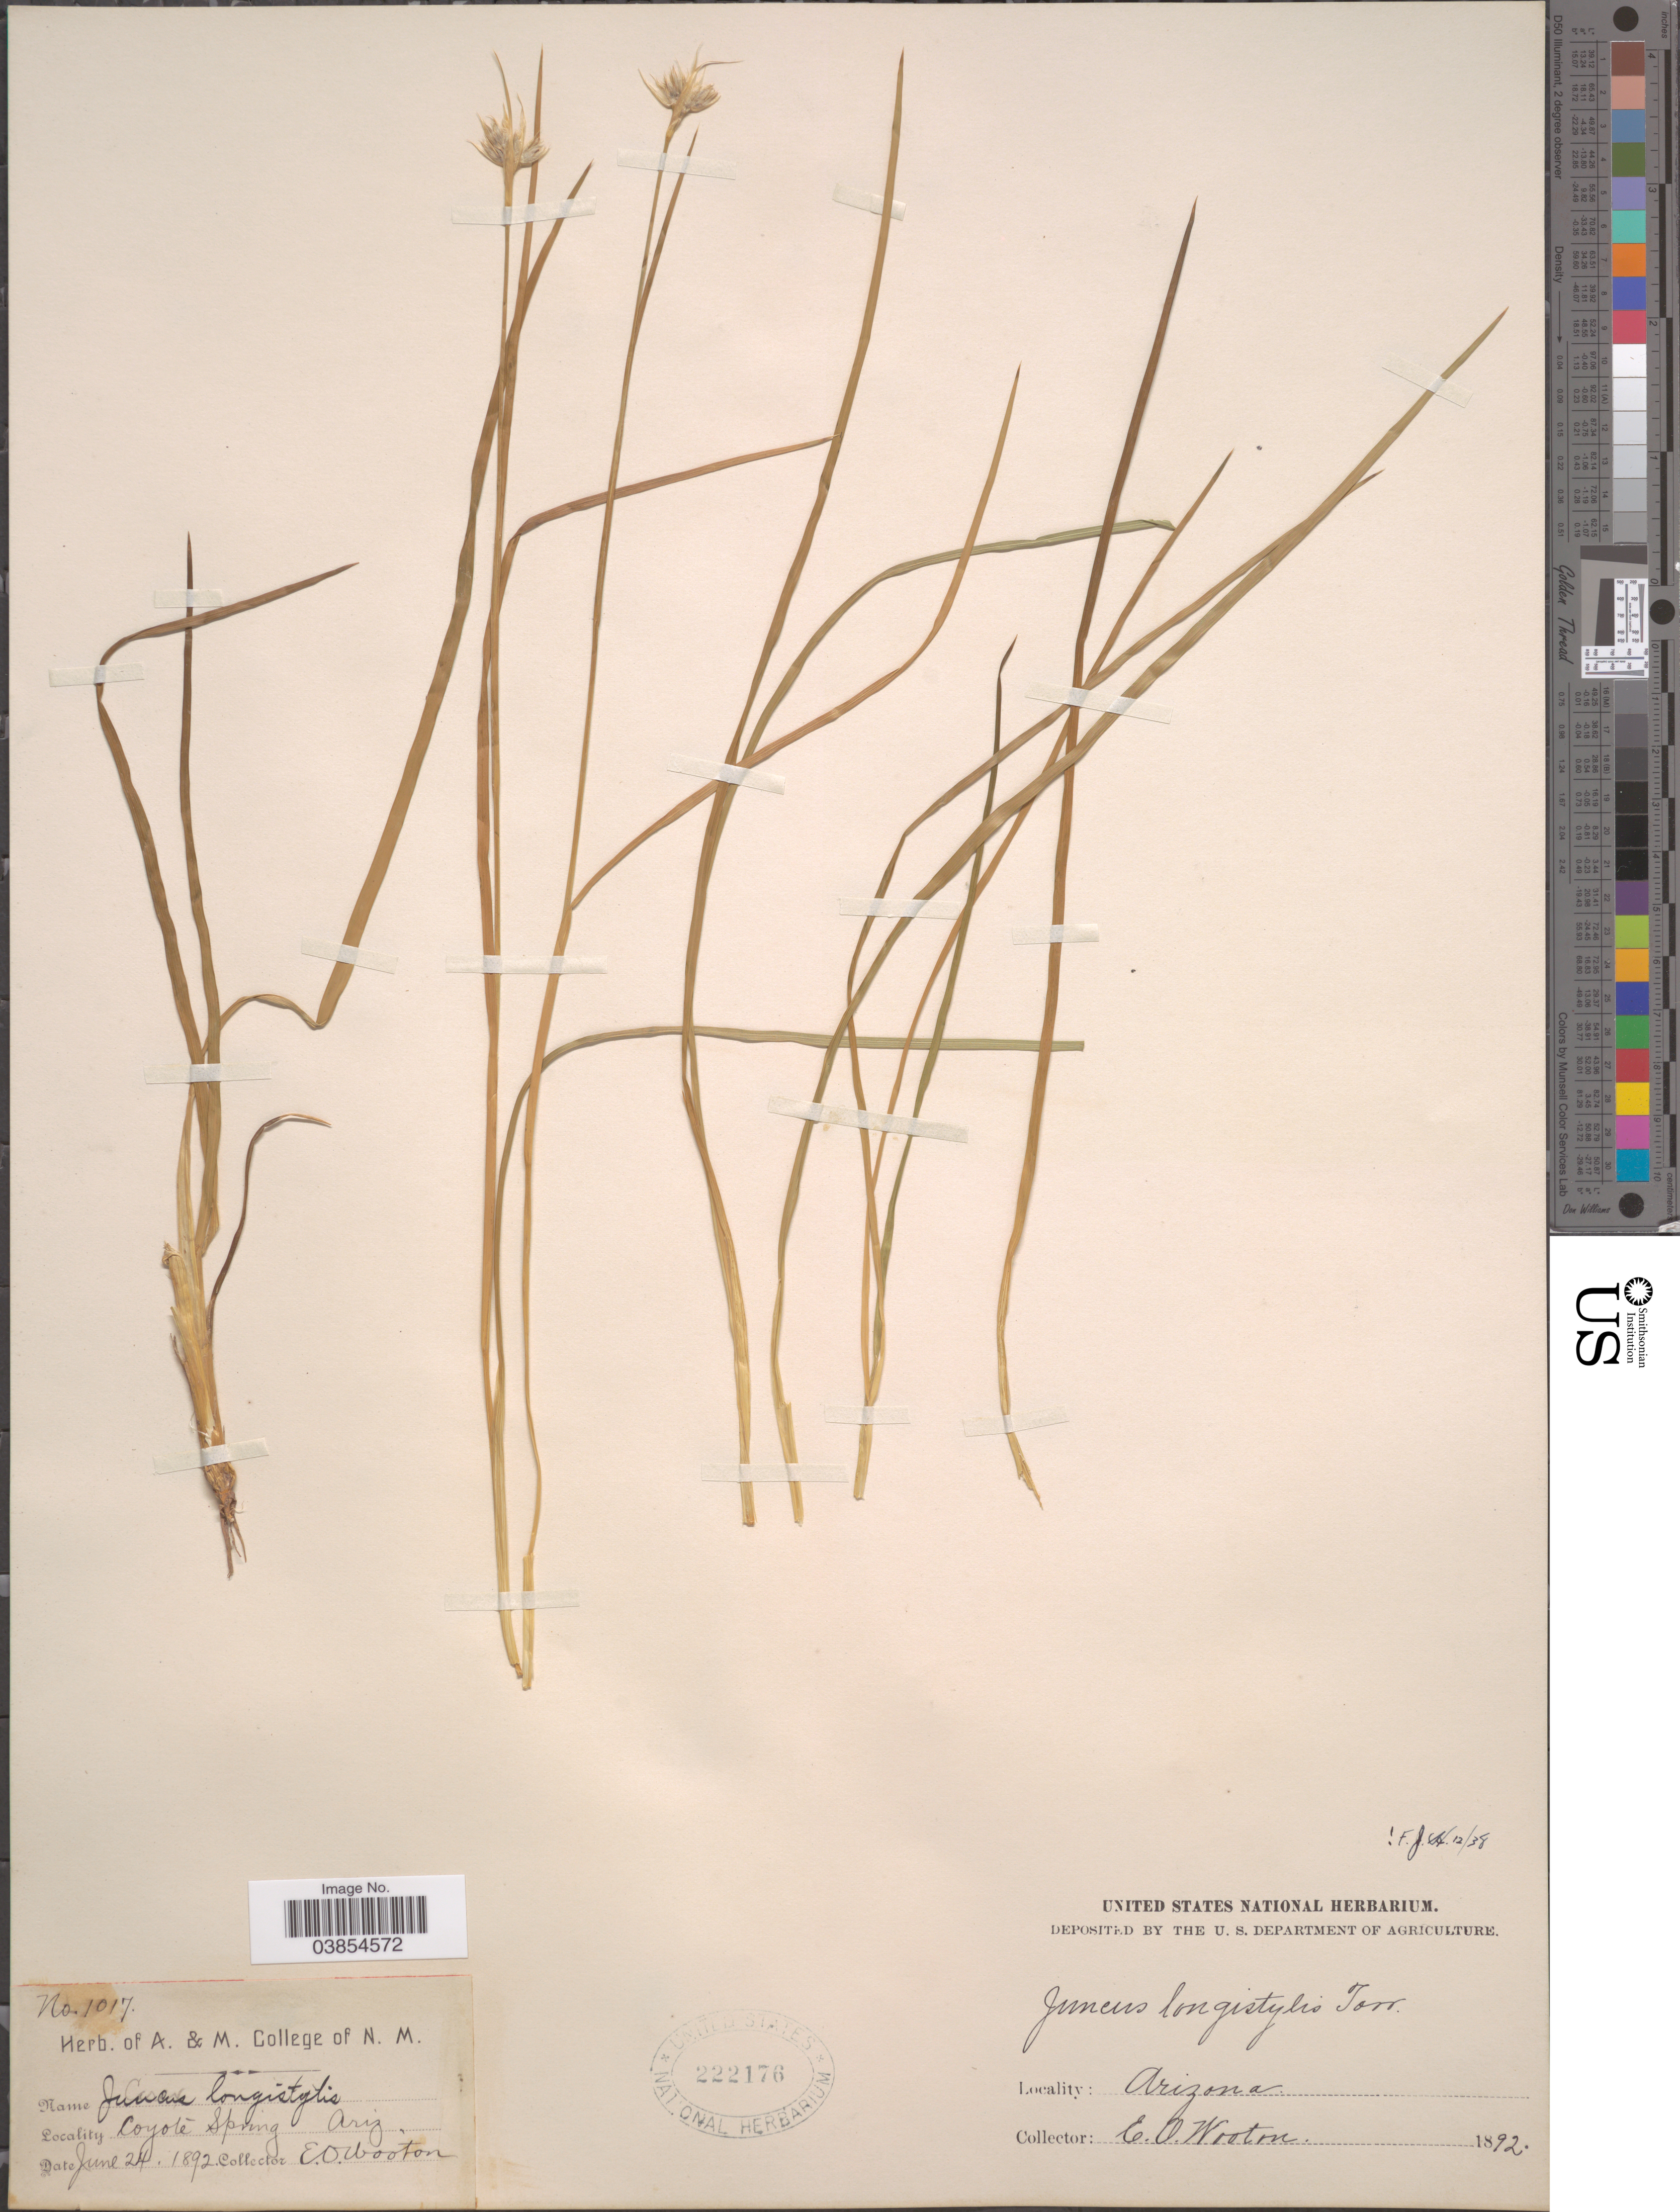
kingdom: Plantae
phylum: Tracheophyta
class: Liliopsida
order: Poales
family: Juncaceae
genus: Juncus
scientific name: Juncus longistylis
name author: Torr.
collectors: E. O. Wooton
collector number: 1017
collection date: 1892-06-24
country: United States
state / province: Arizona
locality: Coyote Spring.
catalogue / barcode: US 222176